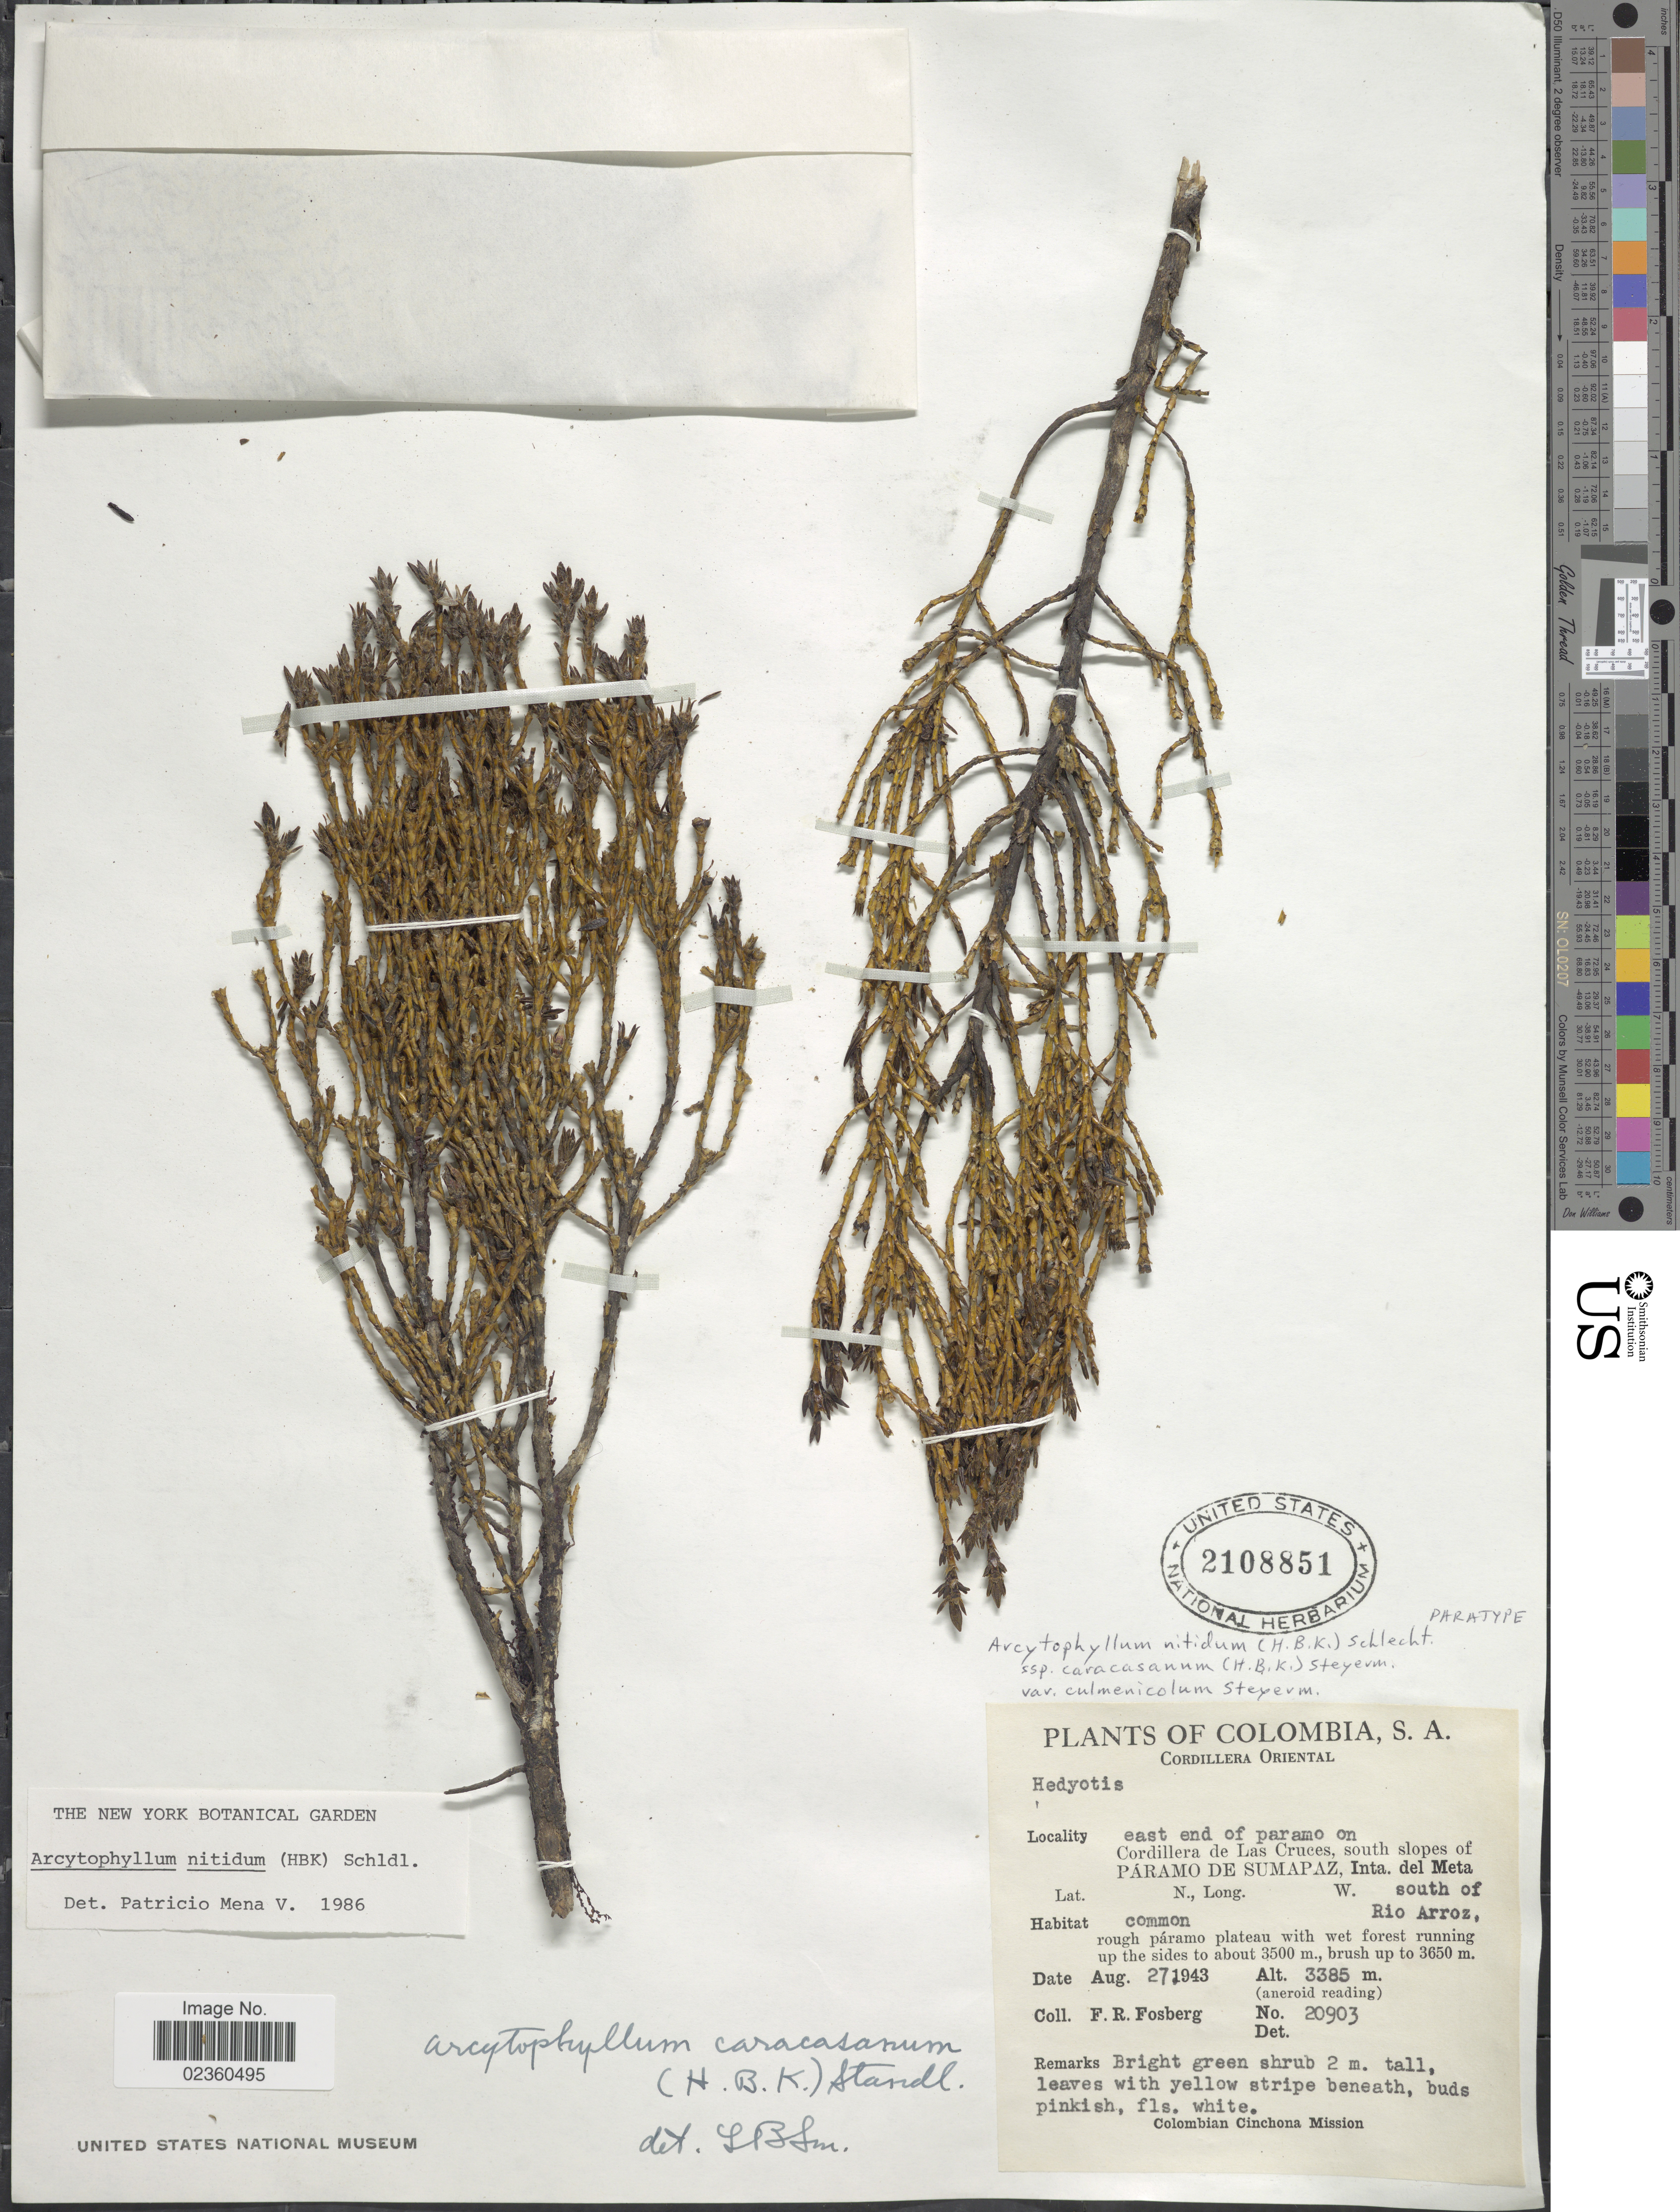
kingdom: Plantae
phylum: Tracheophyta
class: Magnoliopsida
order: Gentianales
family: Rubiaceae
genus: Arcytophyllum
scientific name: Arcytophyllum nitidum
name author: (Kunth) Schltdl.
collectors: F. R. Fosberg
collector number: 20903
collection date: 1943-08-27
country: Colombia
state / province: Meta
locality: Cordillera Oriental, east end of paramo on Cordillera de Las Cruces, south slopes of Páramo De Sumapaz, Int del Meta, south of Rio Arroz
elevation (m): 3385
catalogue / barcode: US 2108851